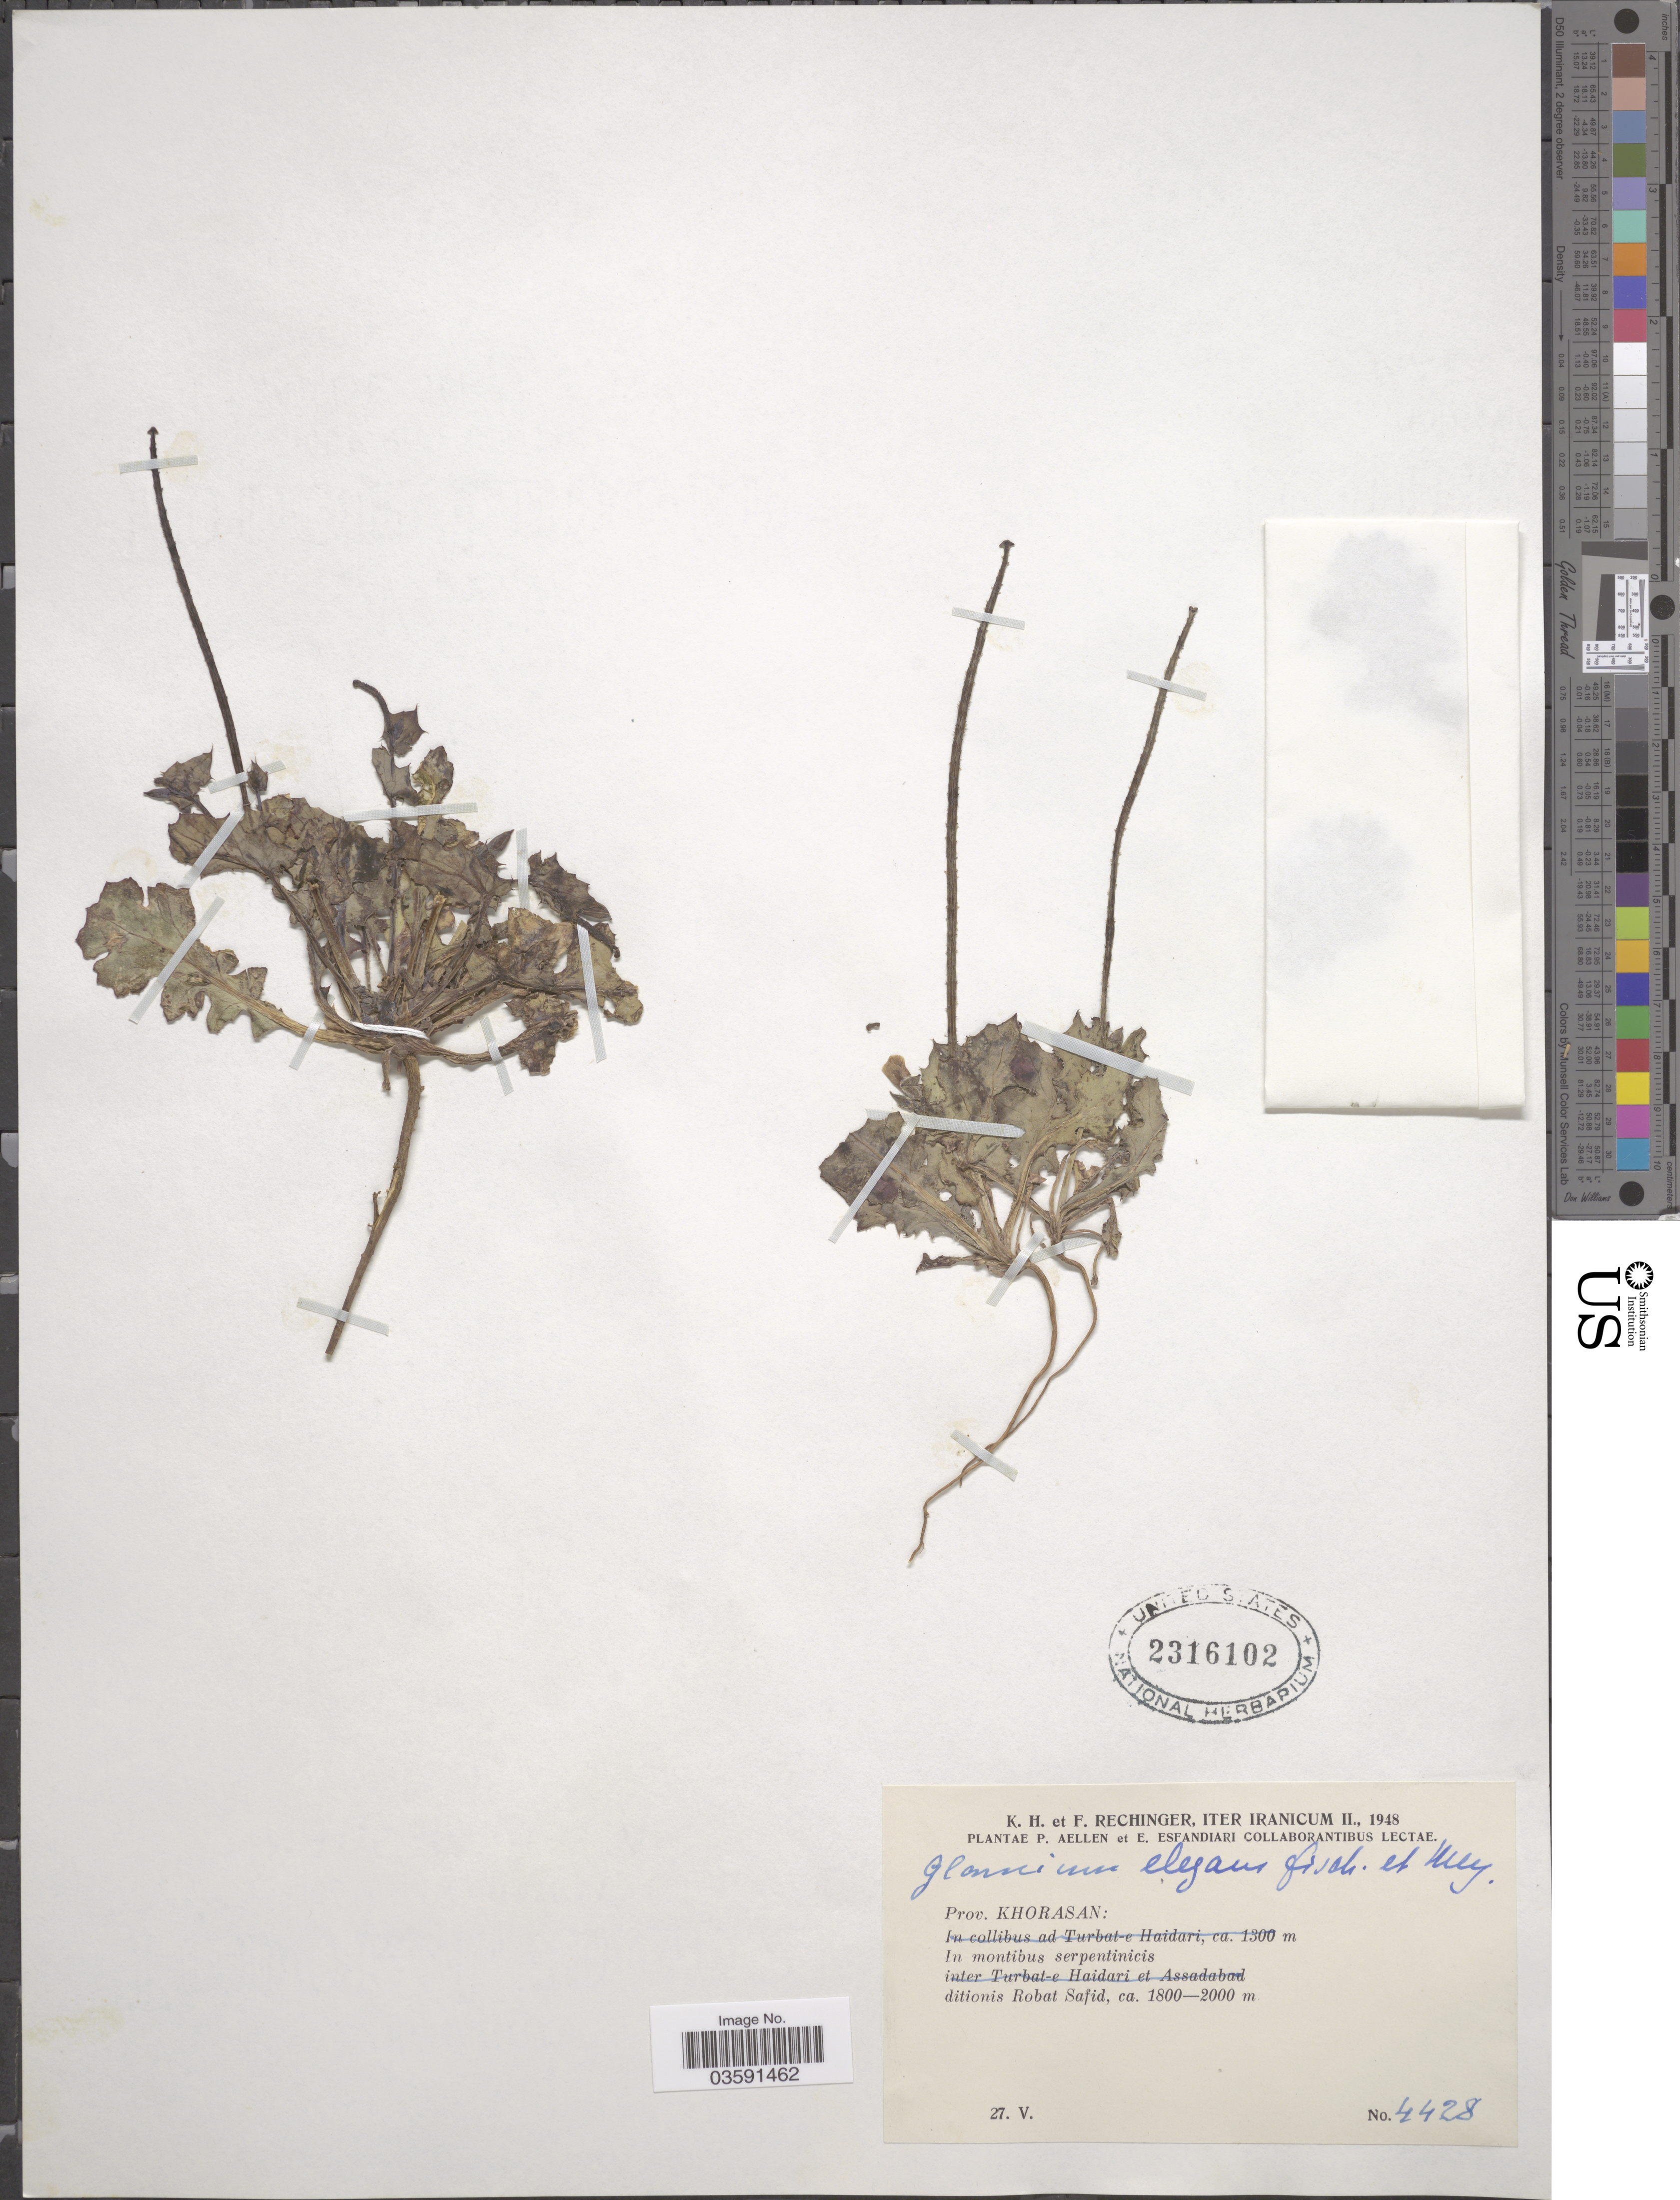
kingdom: Plantae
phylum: Tracheophyta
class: Magnoliopsida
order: Ranunculales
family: Papaveraceae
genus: Glaucium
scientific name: Glaucium elegans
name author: Fisch. & C.A. Mey.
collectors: K. H. Rechinger & F. Rechinger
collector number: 4428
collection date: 1948-05-27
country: Iran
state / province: Khorasan [obsolete]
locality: In montibus serpentinicis ditionis Robat Safid.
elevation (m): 1800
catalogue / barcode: US 2316102